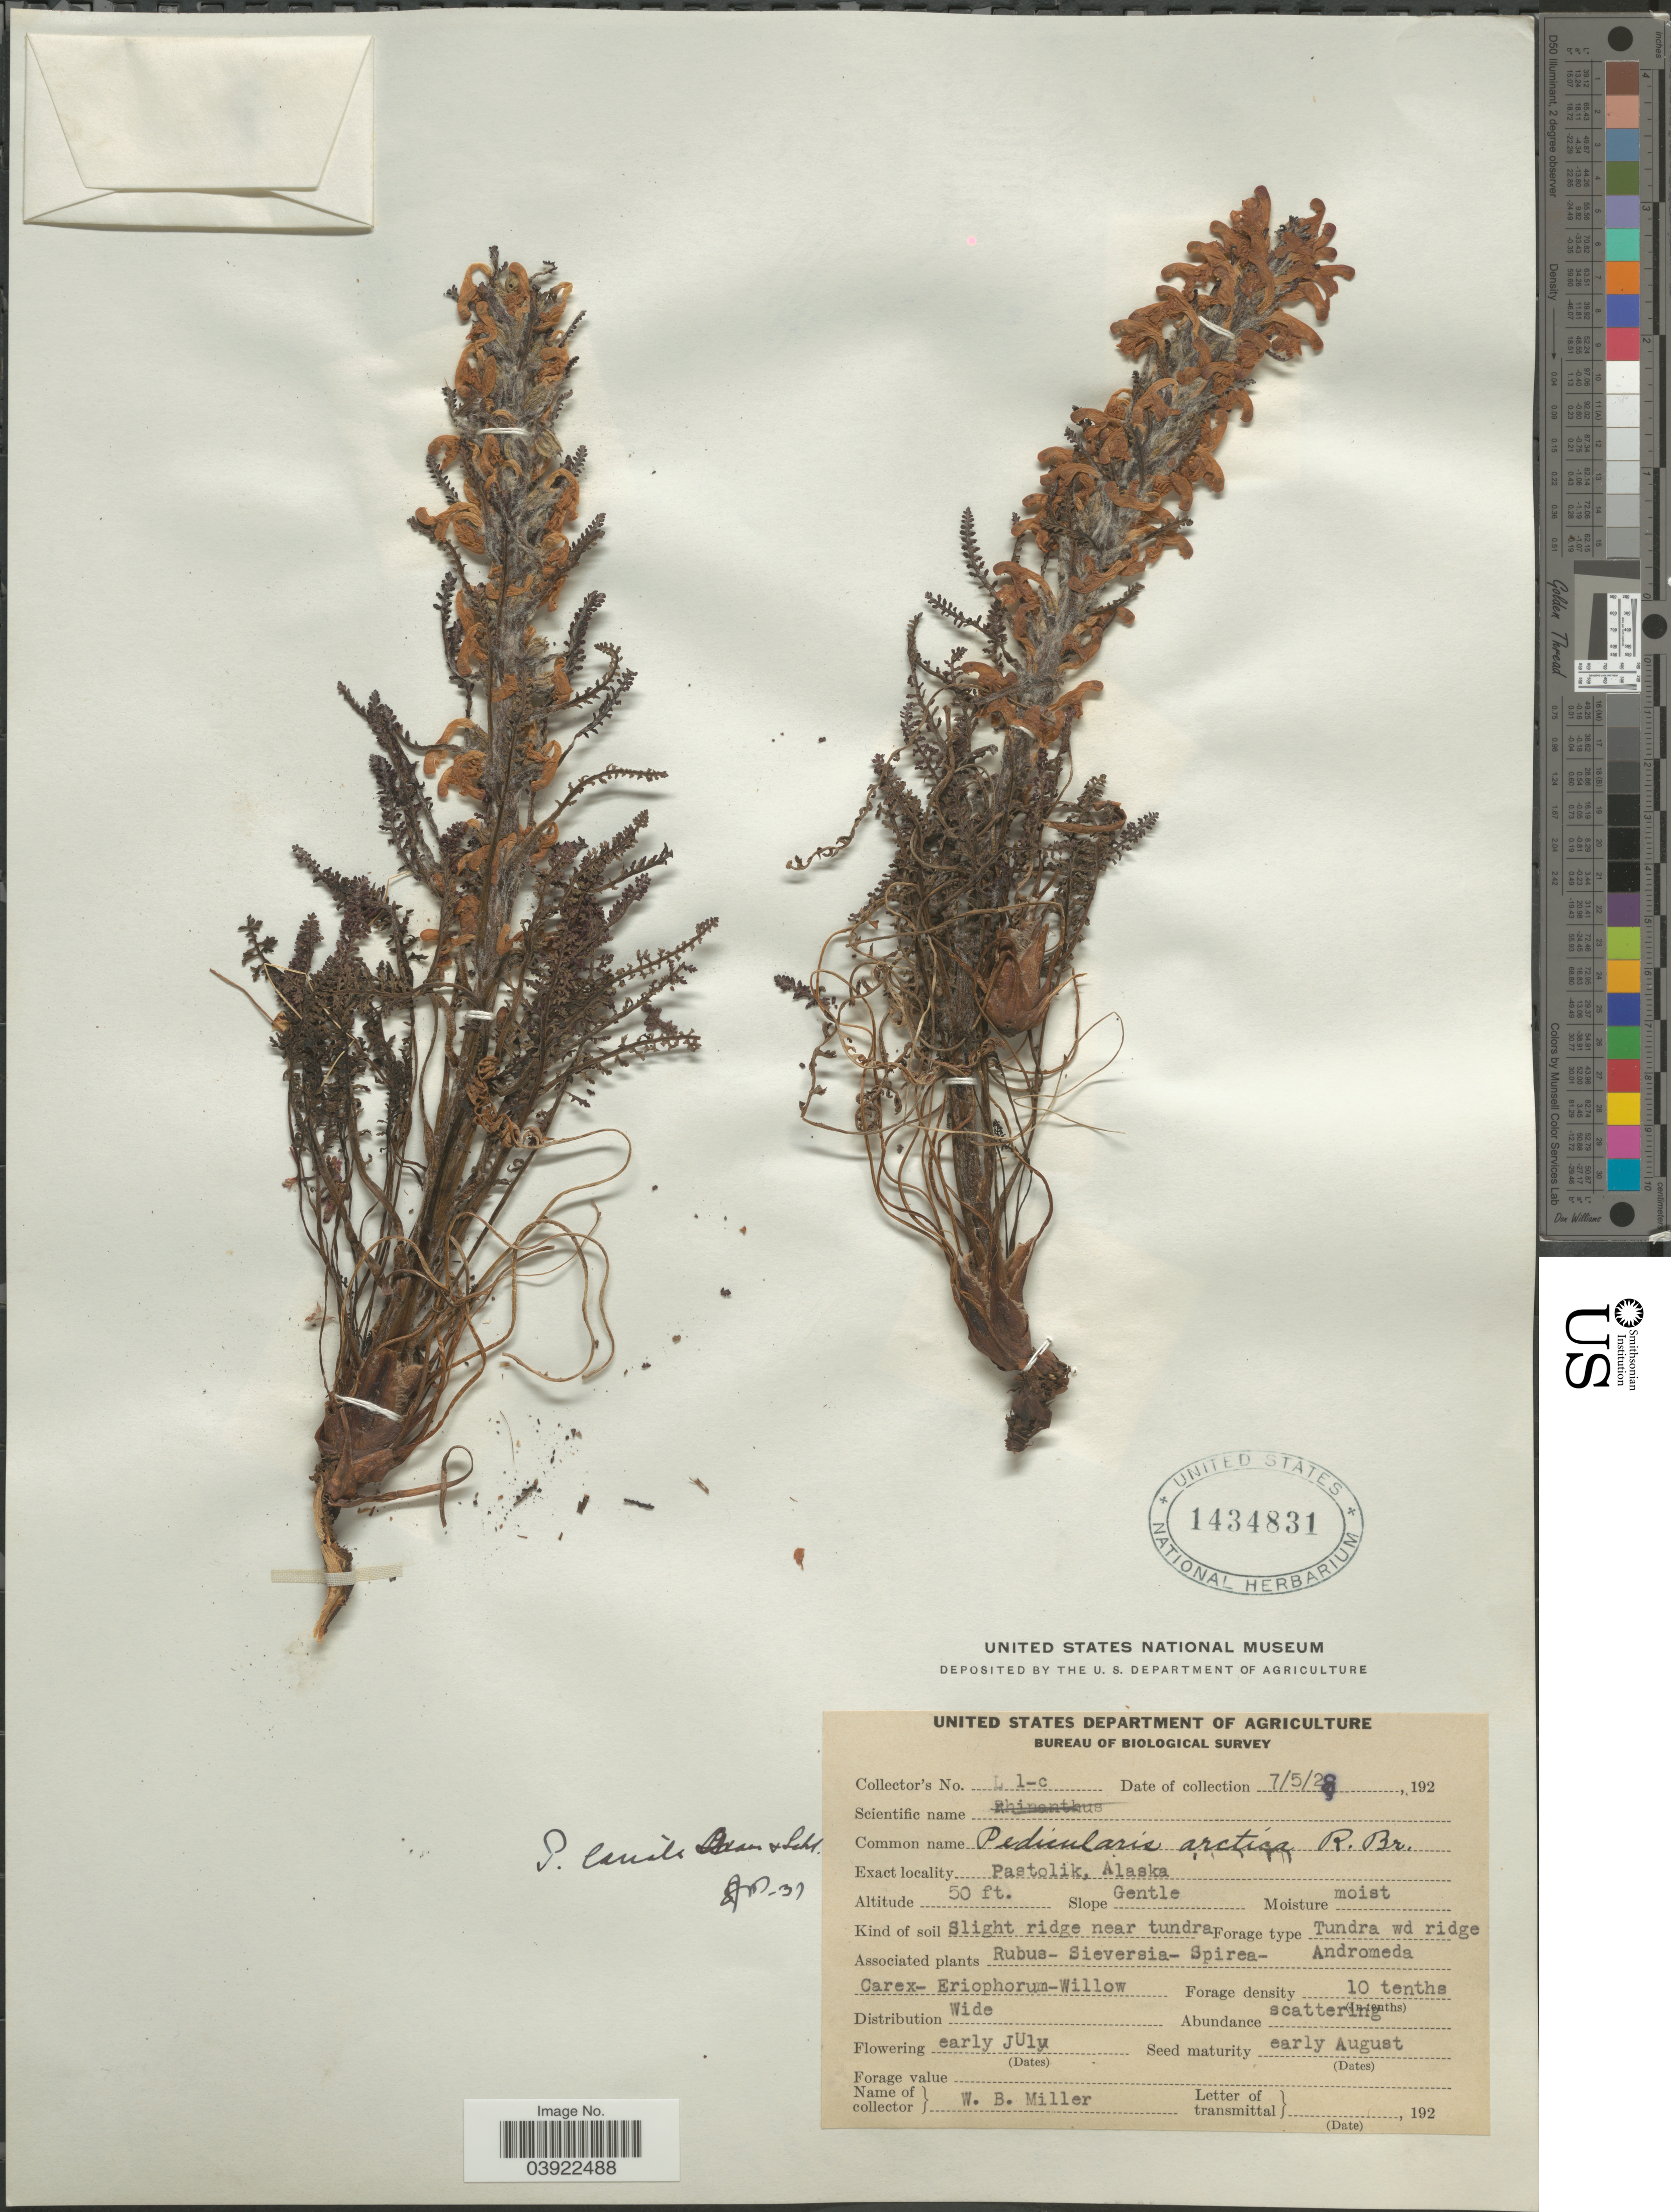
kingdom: Plantae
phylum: Tracheophyta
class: Magnoliopsida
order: Lamiales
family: Orobanchaceae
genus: Pedicularis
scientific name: Pedicularis lanata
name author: Willd. ex Cham. & Schltdl.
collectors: W. Miller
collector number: L 1-c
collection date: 1928-05-07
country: United States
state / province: Alaska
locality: Pastolik.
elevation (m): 15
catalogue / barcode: US 1434831